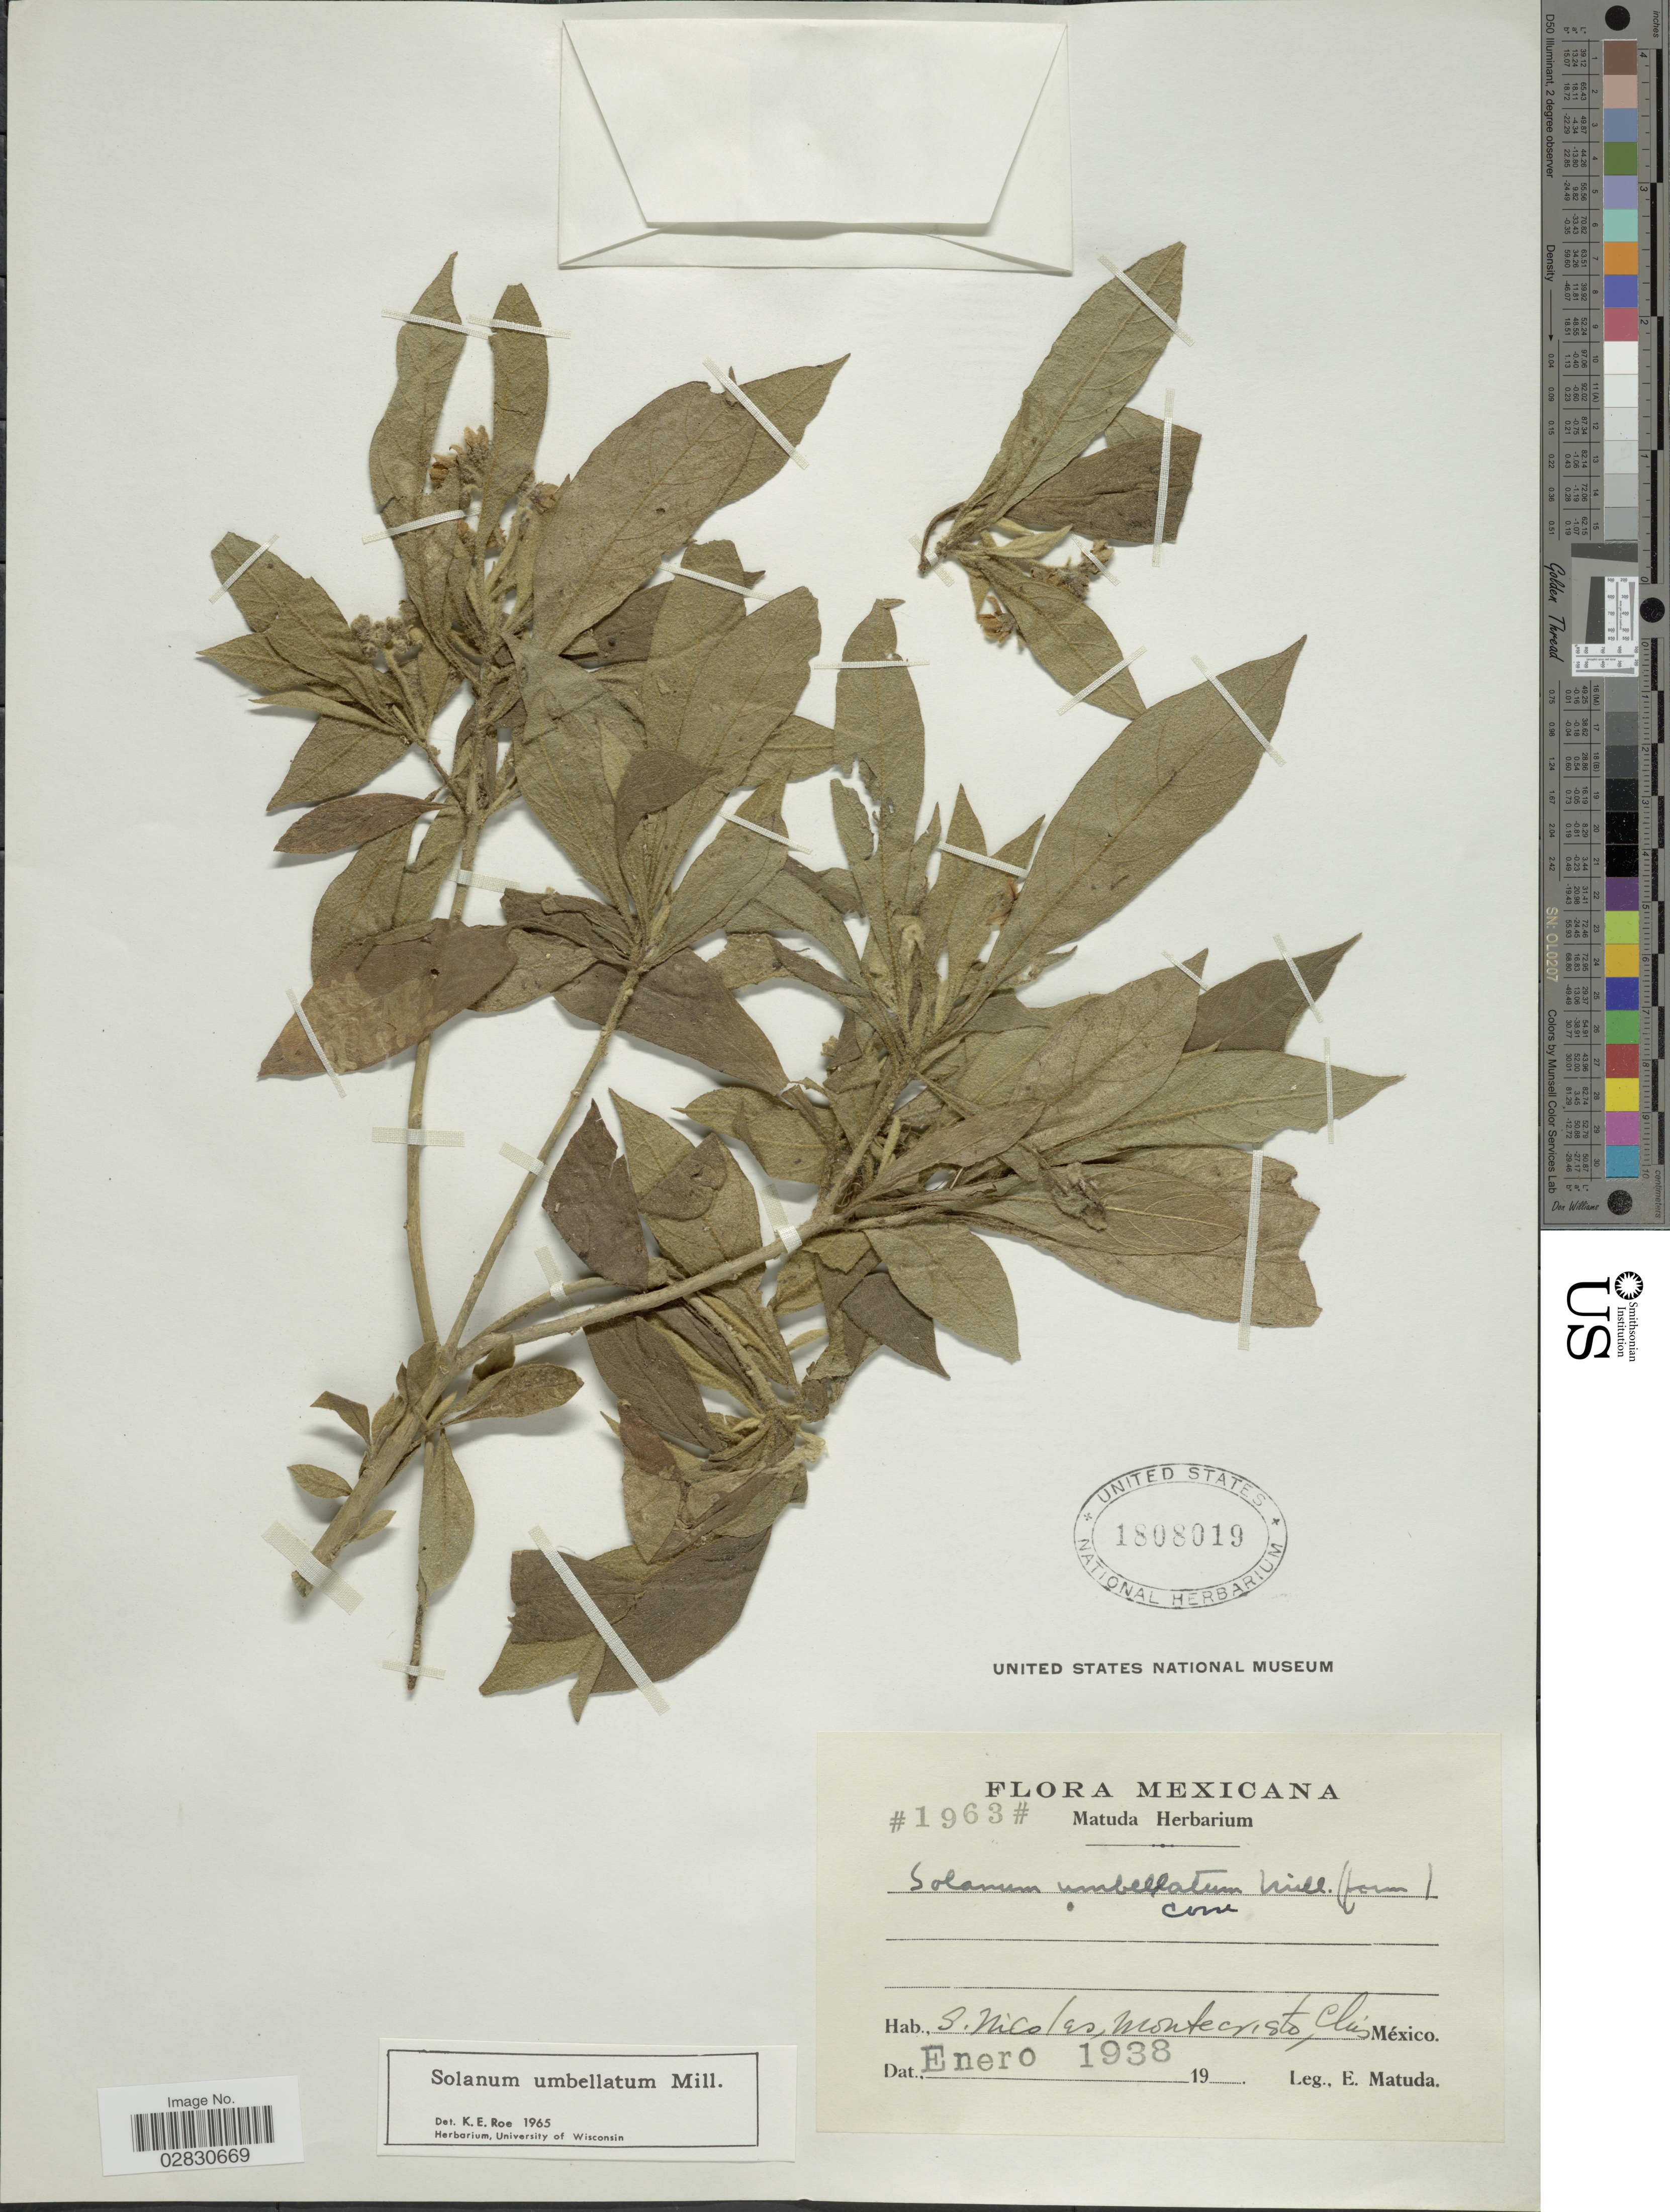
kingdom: Plantae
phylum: Tracheophyta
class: Magnoliopsida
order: Solanales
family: Solanaceae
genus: Solanum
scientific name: Solanum umbellatum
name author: Mill.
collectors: E. Matuda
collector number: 1963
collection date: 1938-01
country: Mexico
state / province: Chiapas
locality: S. Nico, Monte Cristo.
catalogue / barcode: US 1808019